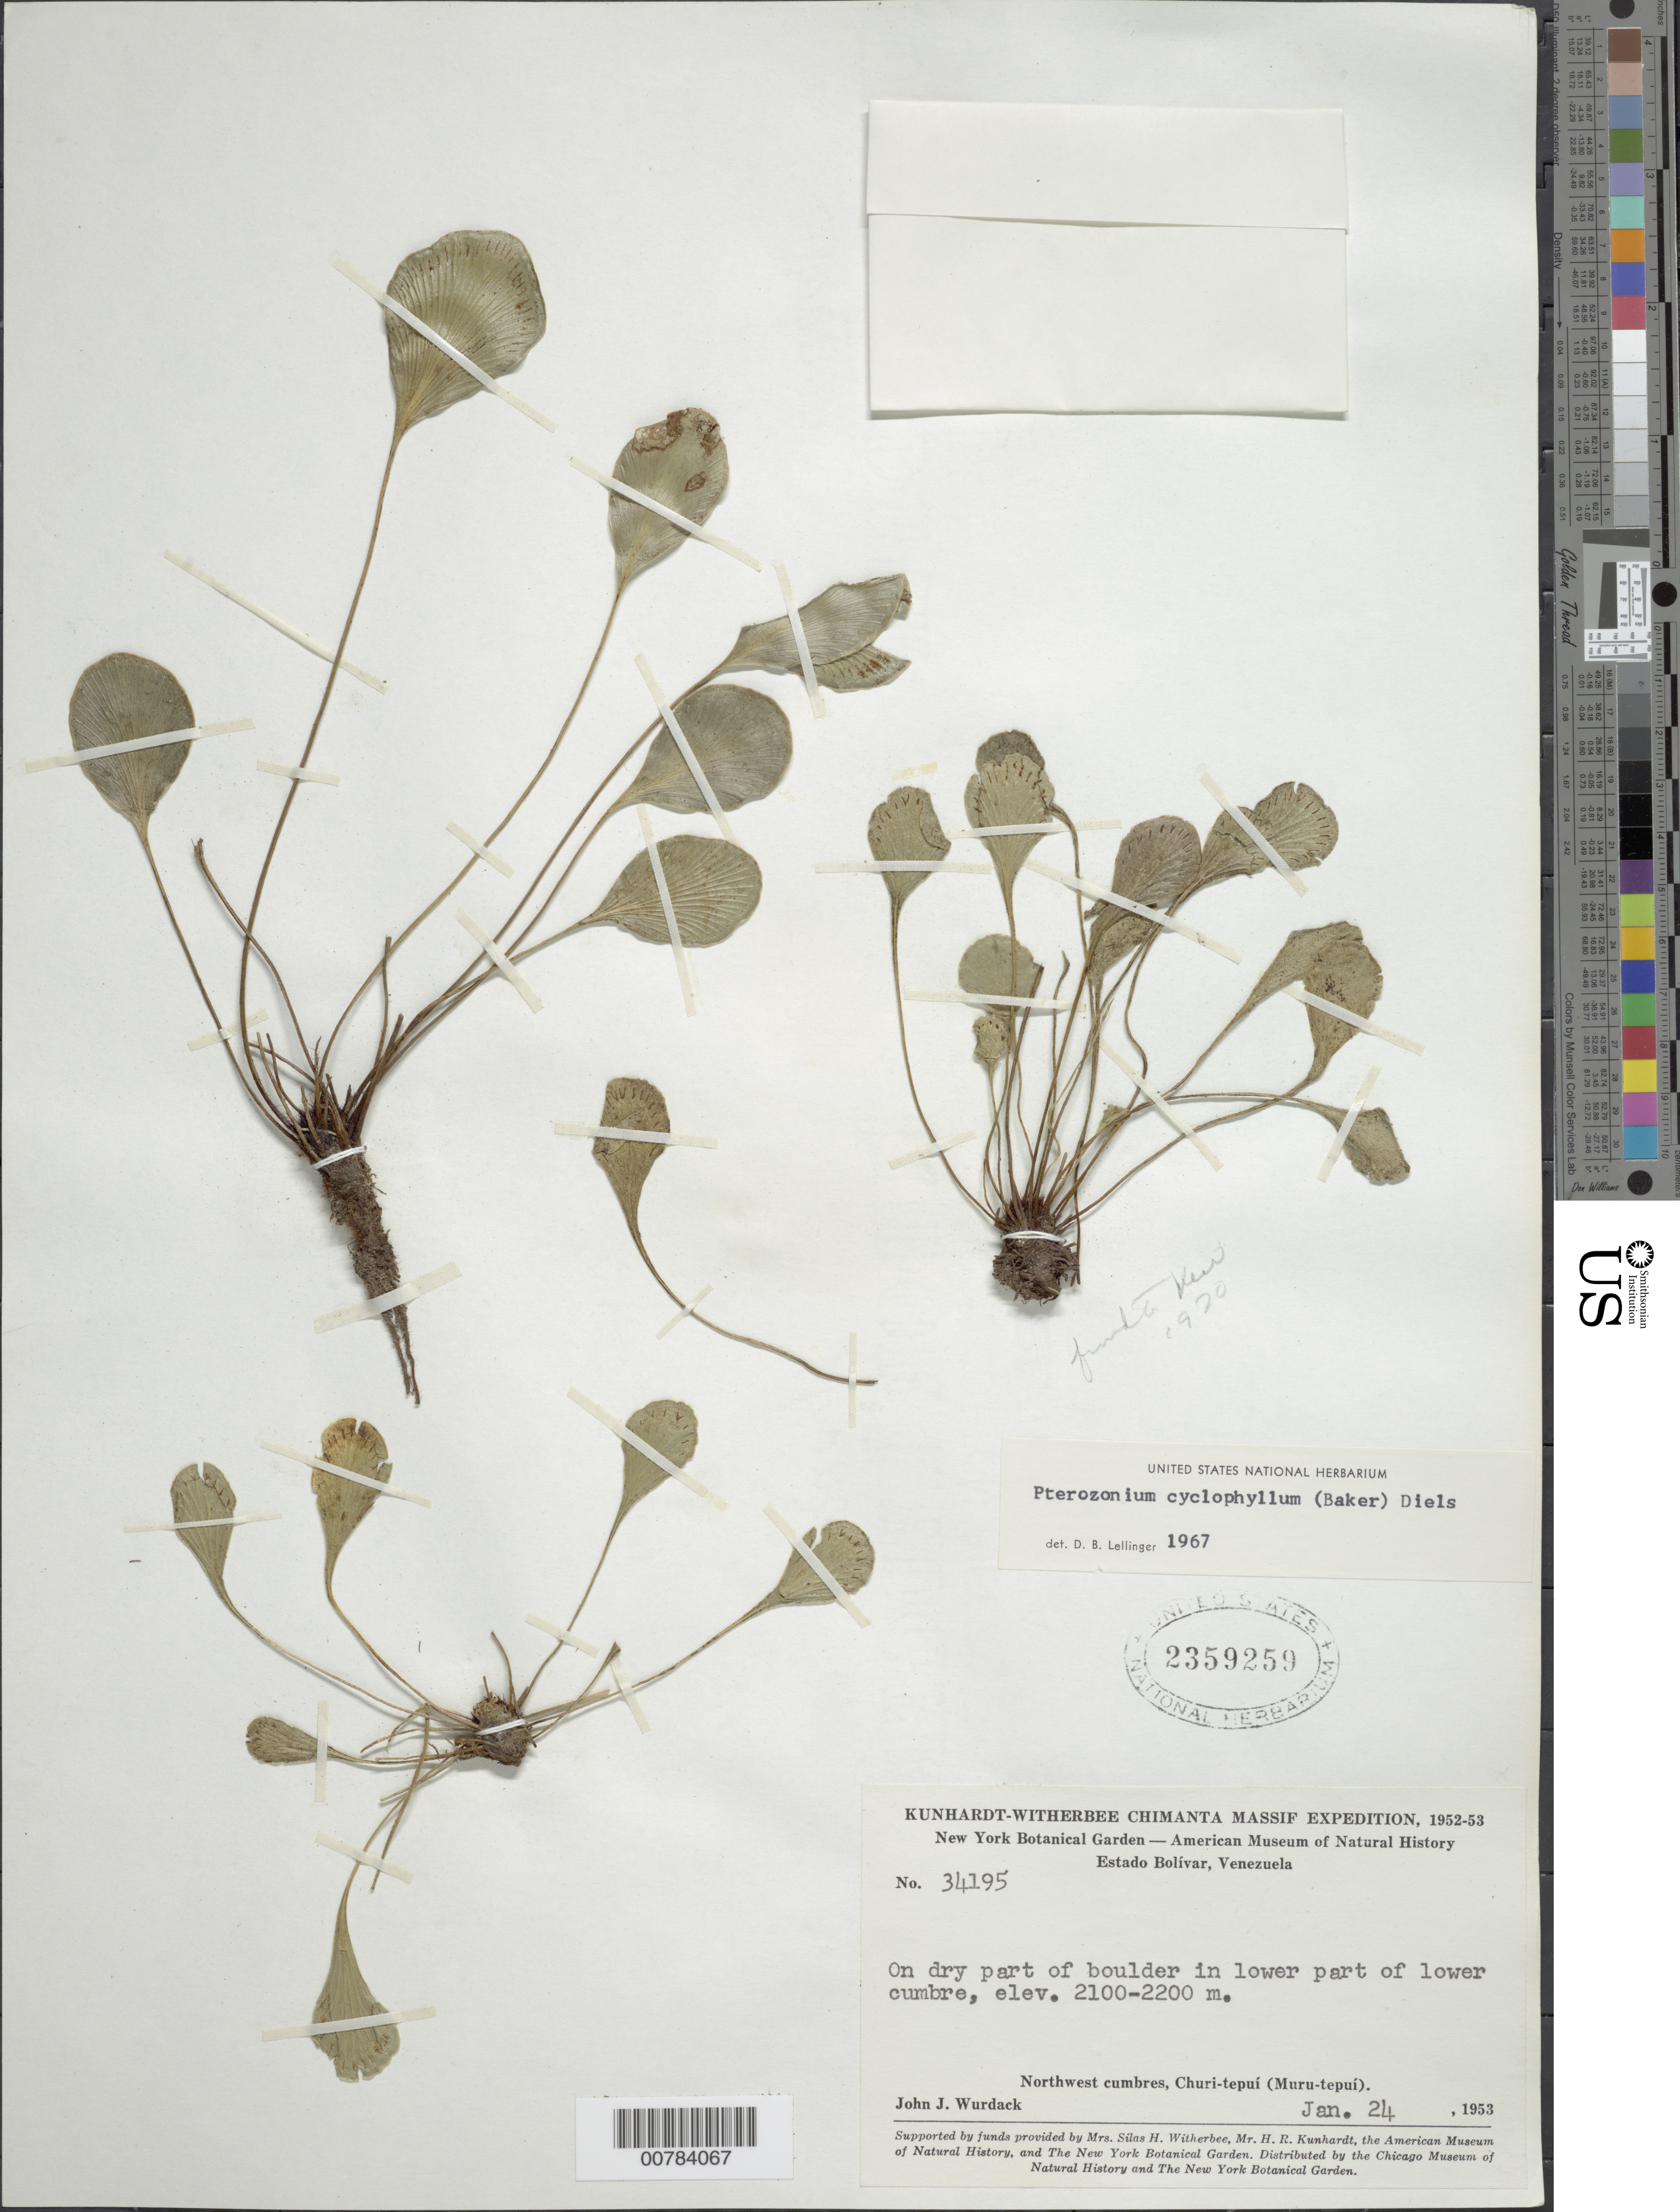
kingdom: Plantae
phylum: Tracheophyta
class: Polypodiopsida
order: Polypodiales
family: Pteridaceae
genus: Pterozonium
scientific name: Pterozonium cyclophyllum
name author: (Baker) Diels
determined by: Lellinger, David B., (BOT), Smithsonian Institution - National Museum of Natural History (UNITED STATES)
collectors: J. J. Wurdack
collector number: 34195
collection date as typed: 24-Jan-53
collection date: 1953-01-24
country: Venezuela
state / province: Bolívar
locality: Churi-tepuí (Muru-tepuí), NW cumbres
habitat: Dry part of boulder in lower part of lower cumbre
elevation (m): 2100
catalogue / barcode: US 2359259